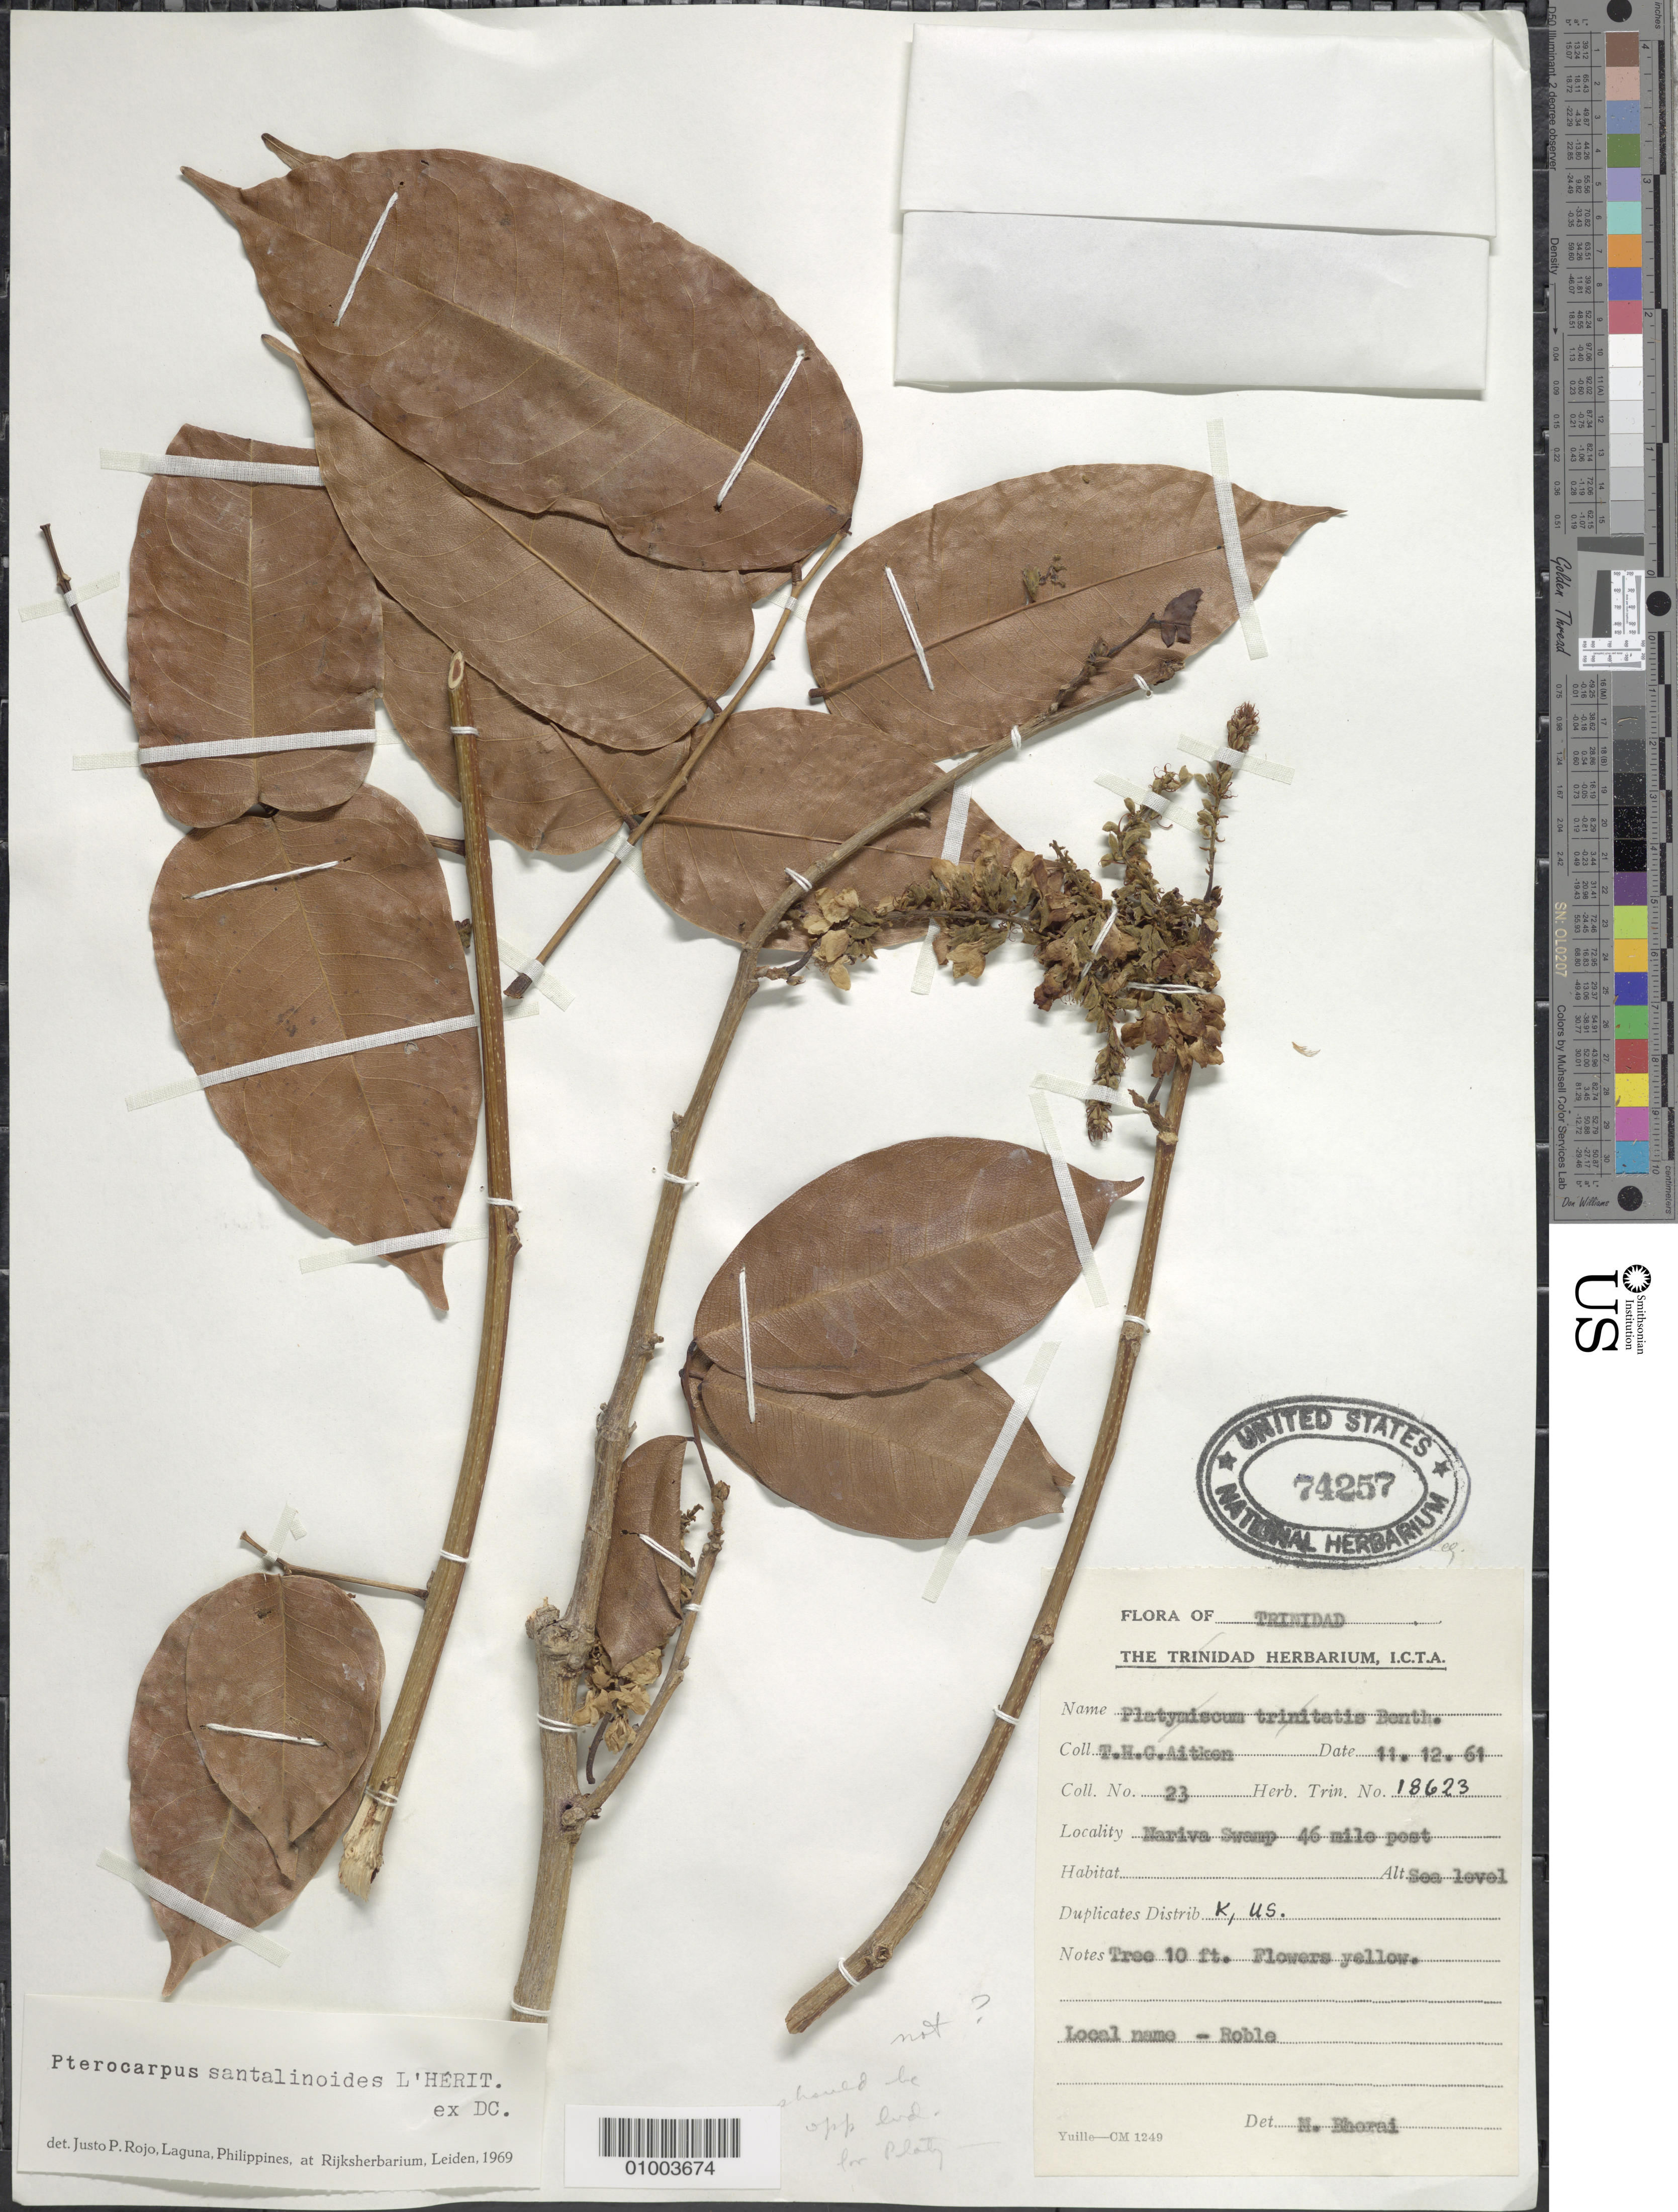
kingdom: Plantae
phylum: Tracheophyta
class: Magnoliopsida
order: Fabales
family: Fabaceae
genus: Pterocarpus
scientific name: Pterocarpus santalinoides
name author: L'Hér. ex DC.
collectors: T. Aitken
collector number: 23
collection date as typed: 11 Dec 1961 or 12 Nov 1961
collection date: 1961-11-12 or 1961-12-11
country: Trinidad and Tobago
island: Trinidad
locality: Nariva Swamp 46 miles post. Tree 10ft. Flowers yellow.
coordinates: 0 N, 0 E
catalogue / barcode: US 74257